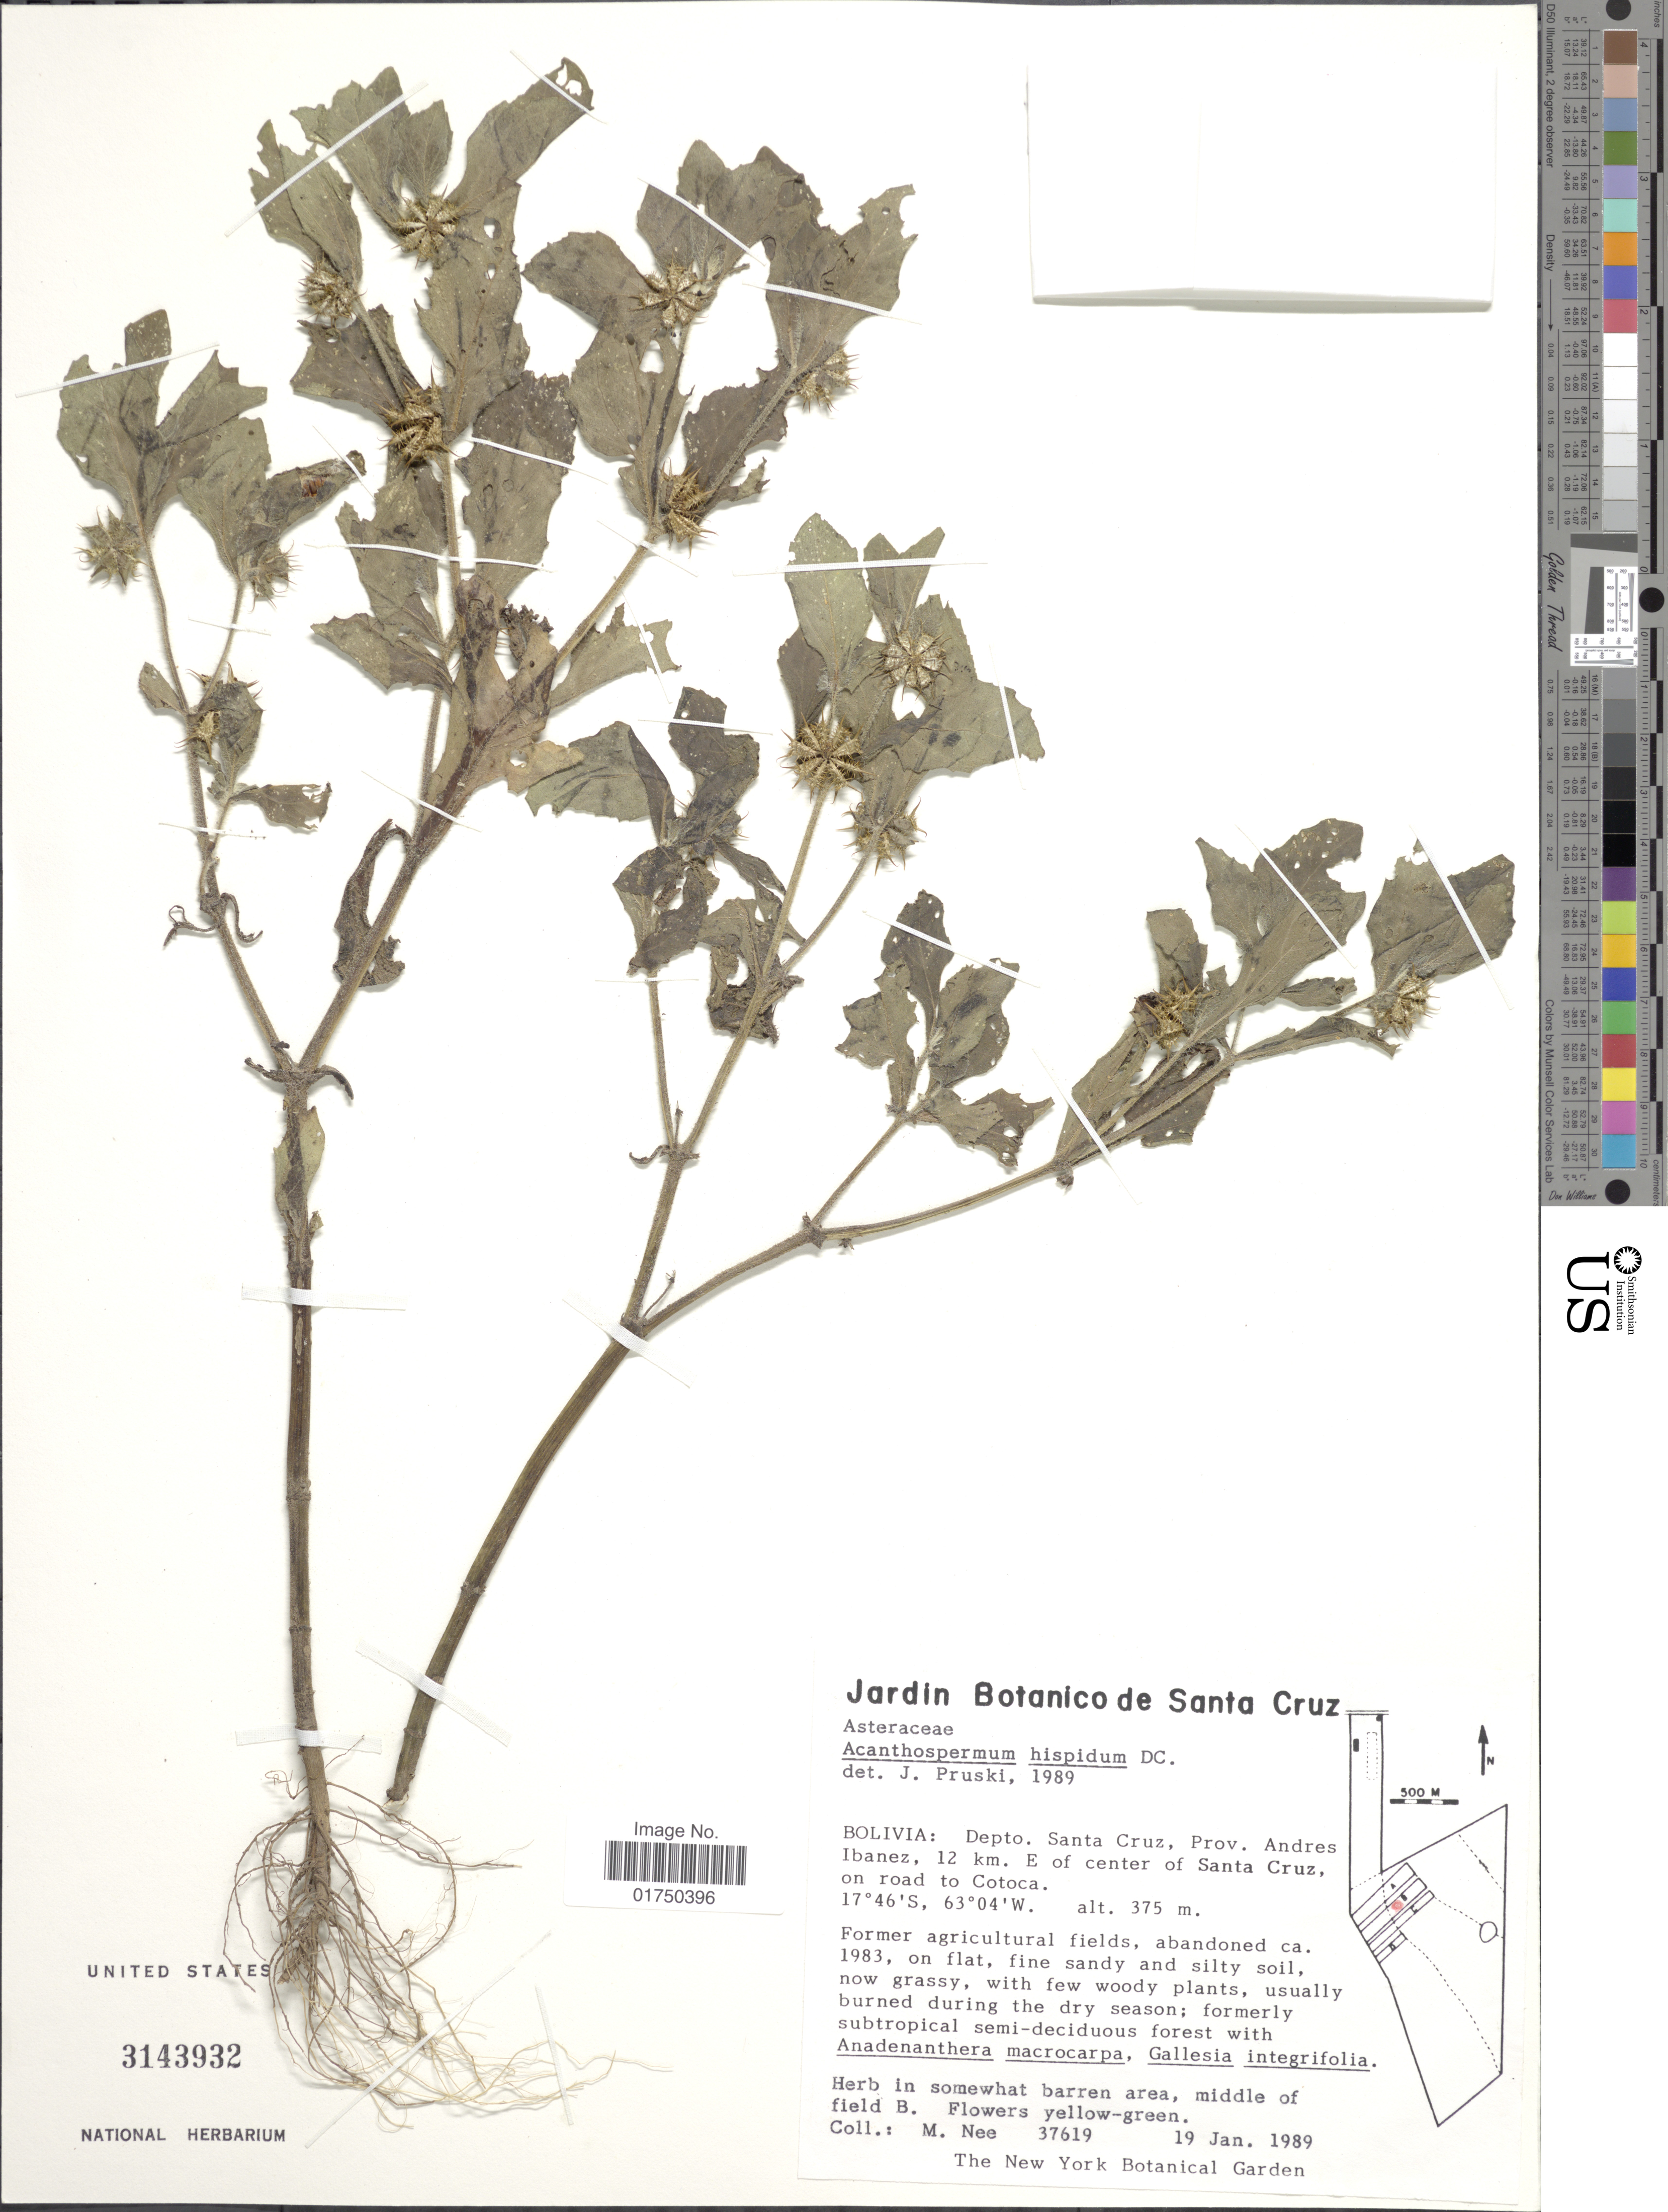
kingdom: Plantae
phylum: Tracheophyta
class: Magnoliopsida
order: Asterales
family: Asteraceae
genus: Acanthospermum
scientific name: Acanthospermum hispidum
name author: DC.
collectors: M. Nee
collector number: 37619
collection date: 1989-01-19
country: Bolivia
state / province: Santa Cruz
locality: Bolivia: Depto. Santa Cruz, Prov. Andres Ibanez, 12 km. E of center of Santa Cruz, on road to Cotoca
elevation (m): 375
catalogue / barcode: US 3143932